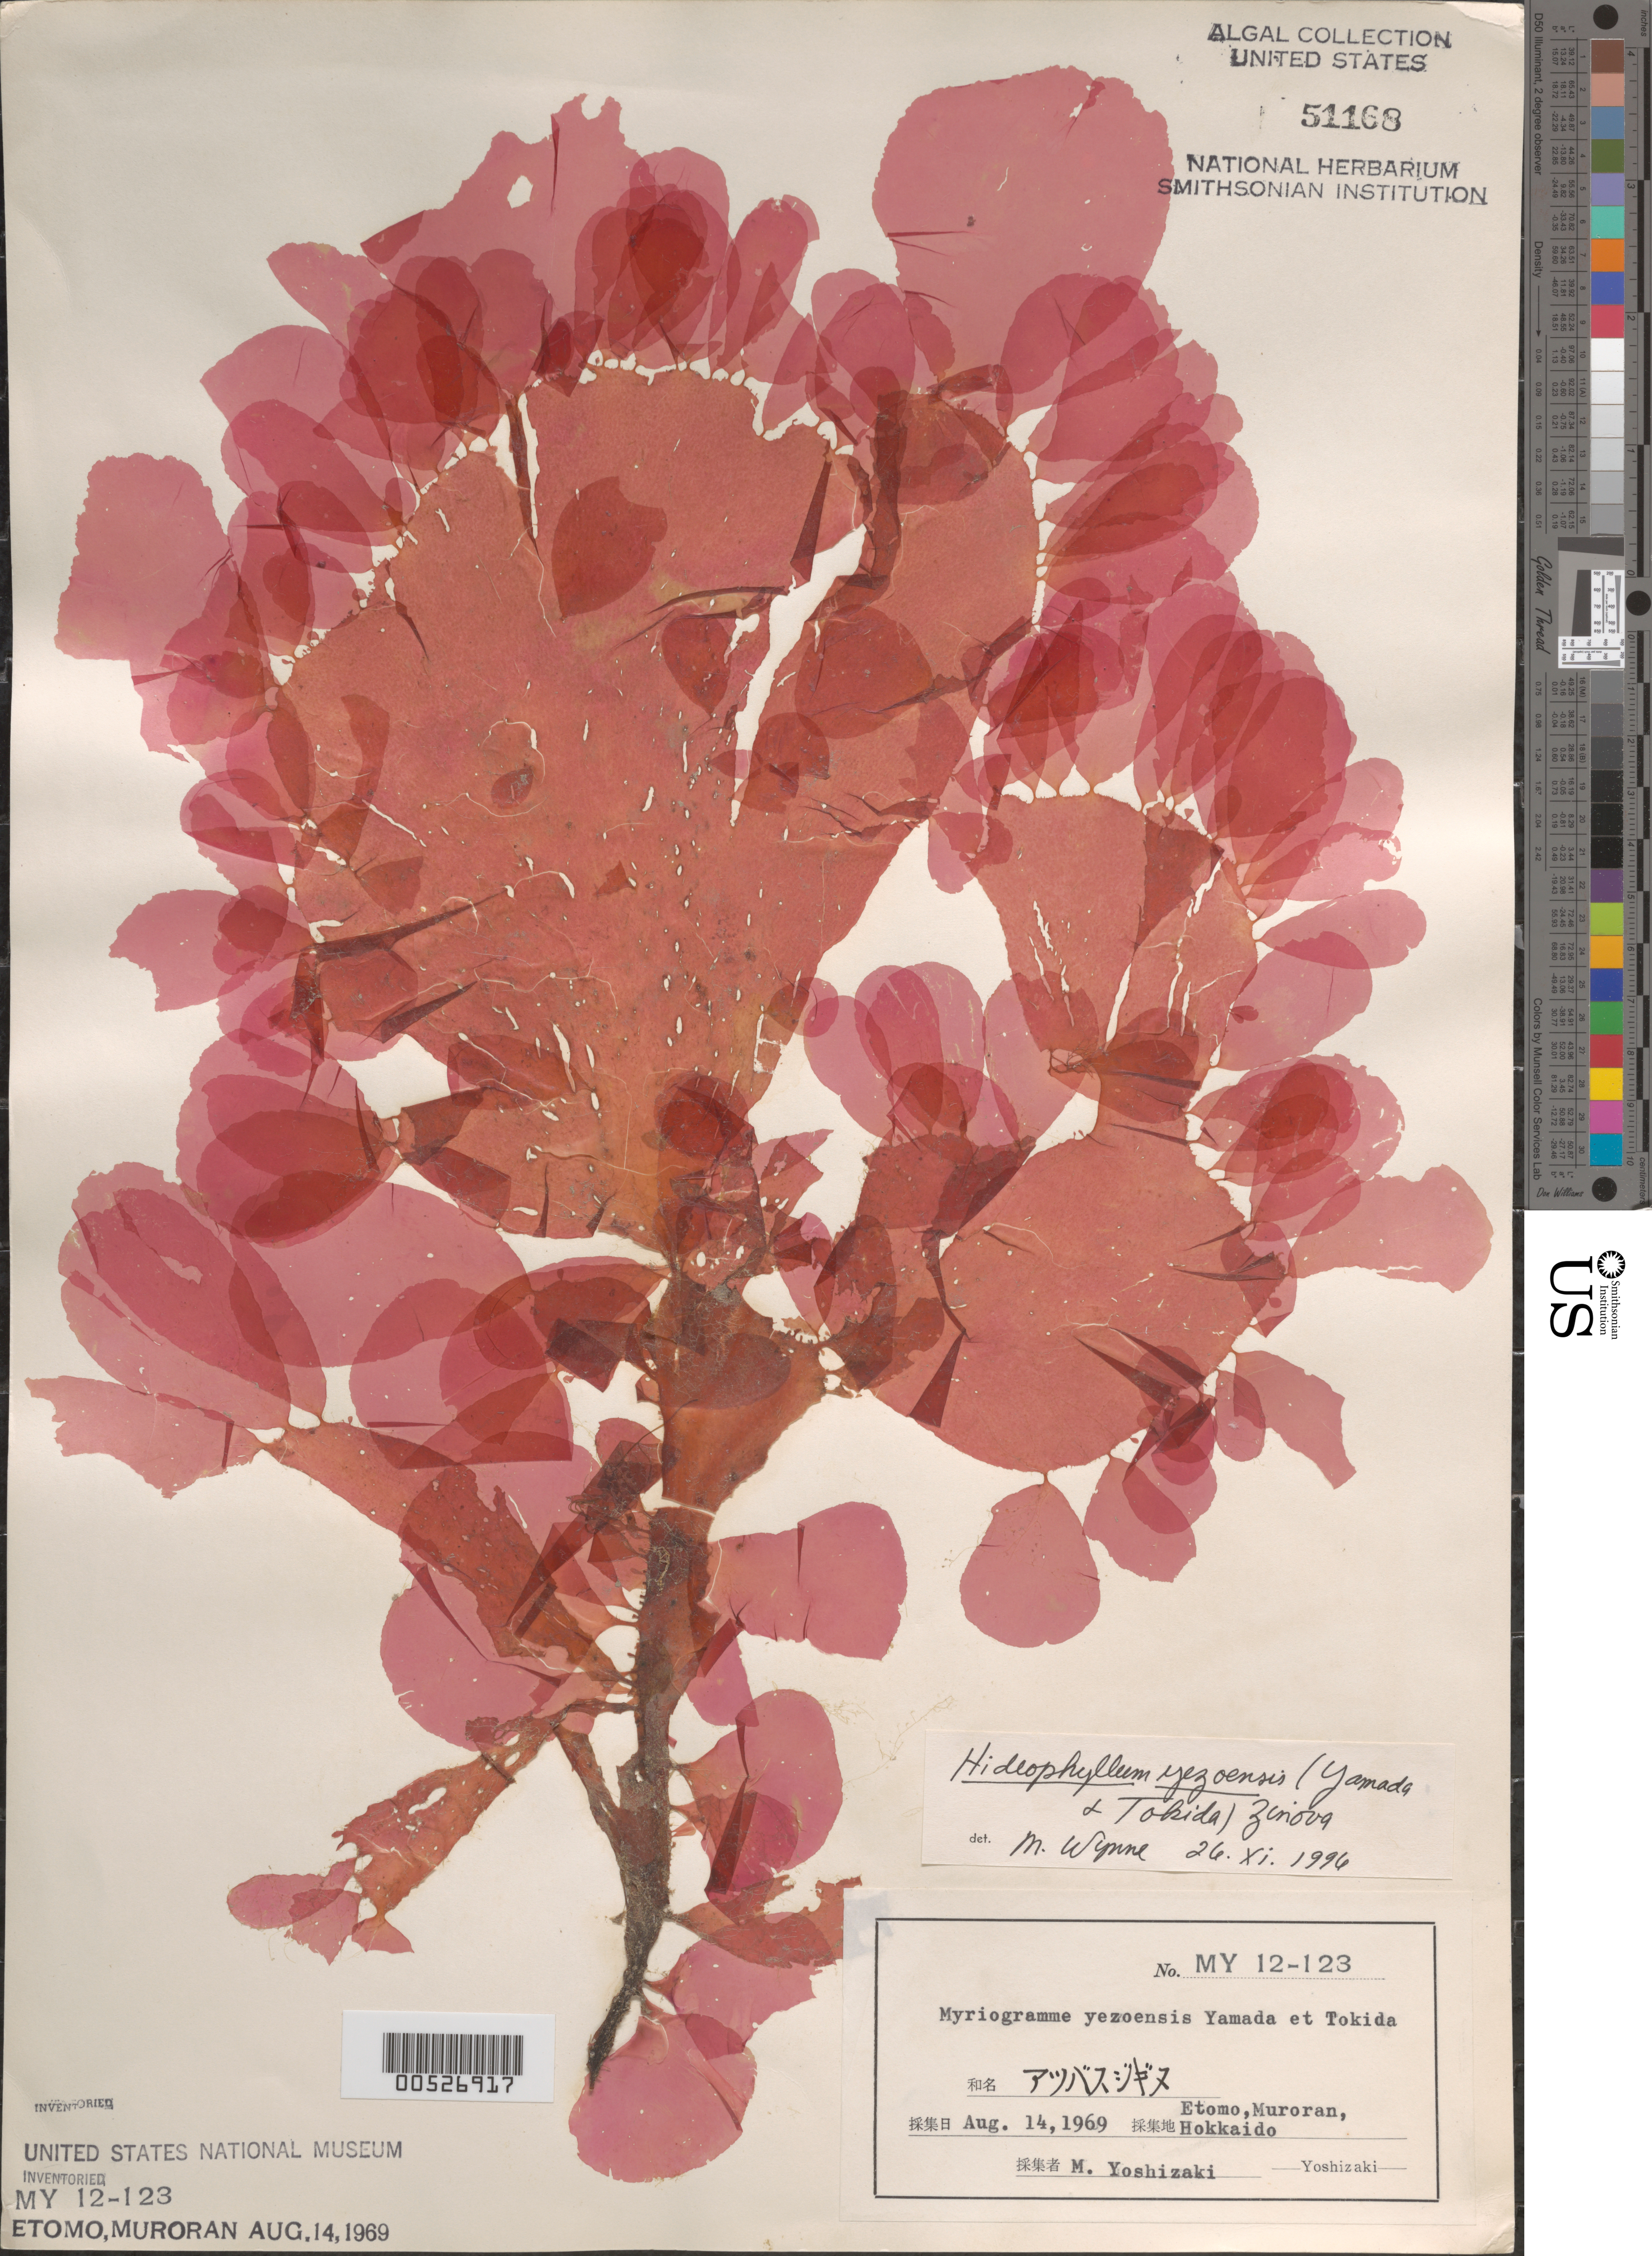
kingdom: Plantae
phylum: Rhodophyta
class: Florideophyceae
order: Ceramiales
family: Delesseriaceae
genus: Hideophyllum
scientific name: Hideophyllum yezoensis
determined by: Wynne, M. J.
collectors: M. Yoshizaki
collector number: My 12-123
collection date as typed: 14 Aug 1969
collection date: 1969-08-14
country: Japan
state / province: Hokkaido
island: Hokkaido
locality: Etomo, Muroran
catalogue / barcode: US 51168